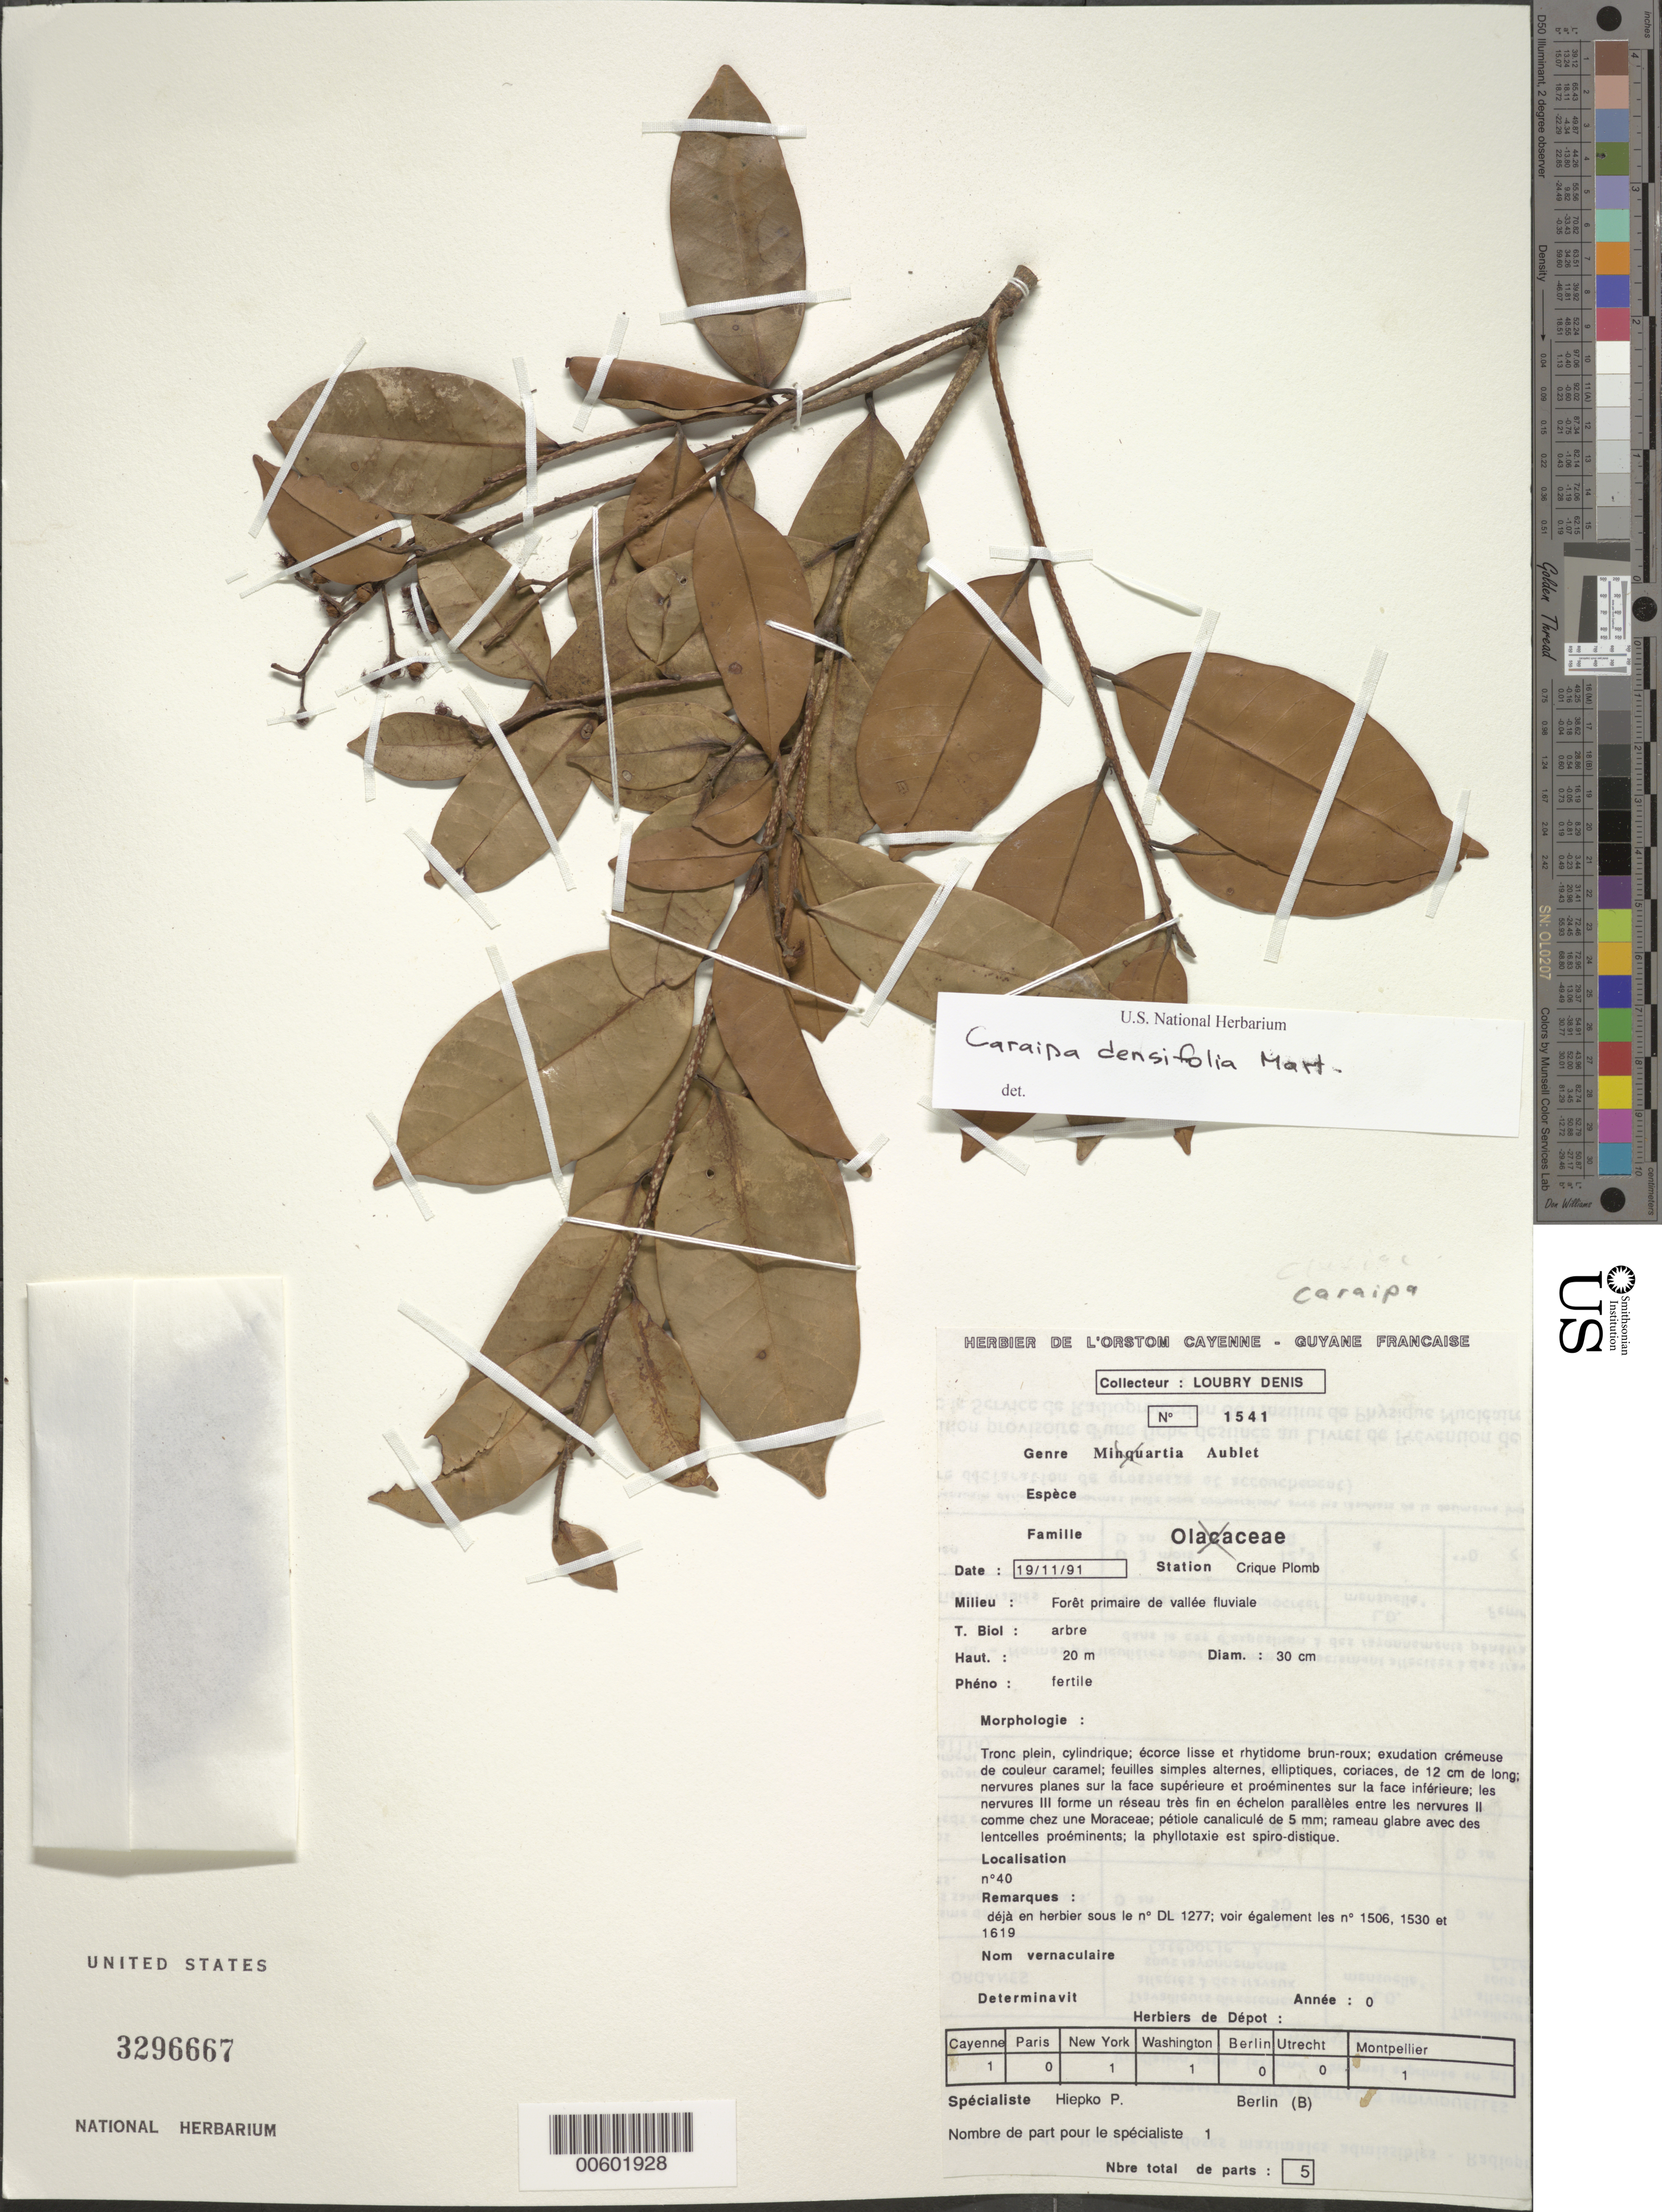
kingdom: Plantae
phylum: Tracheophyta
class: Magnoliopsida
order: Malpighiales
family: Calophyllaceae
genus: Caraipa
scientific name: Caraipa densifolia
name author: Mart.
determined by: Cabral, F. N.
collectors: D. Loubry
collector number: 1541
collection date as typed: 19-Nov-91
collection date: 1991-11-19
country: French Guiana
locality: Crique Plomb, Bassin du Sinnamary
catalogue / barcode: US 3296667